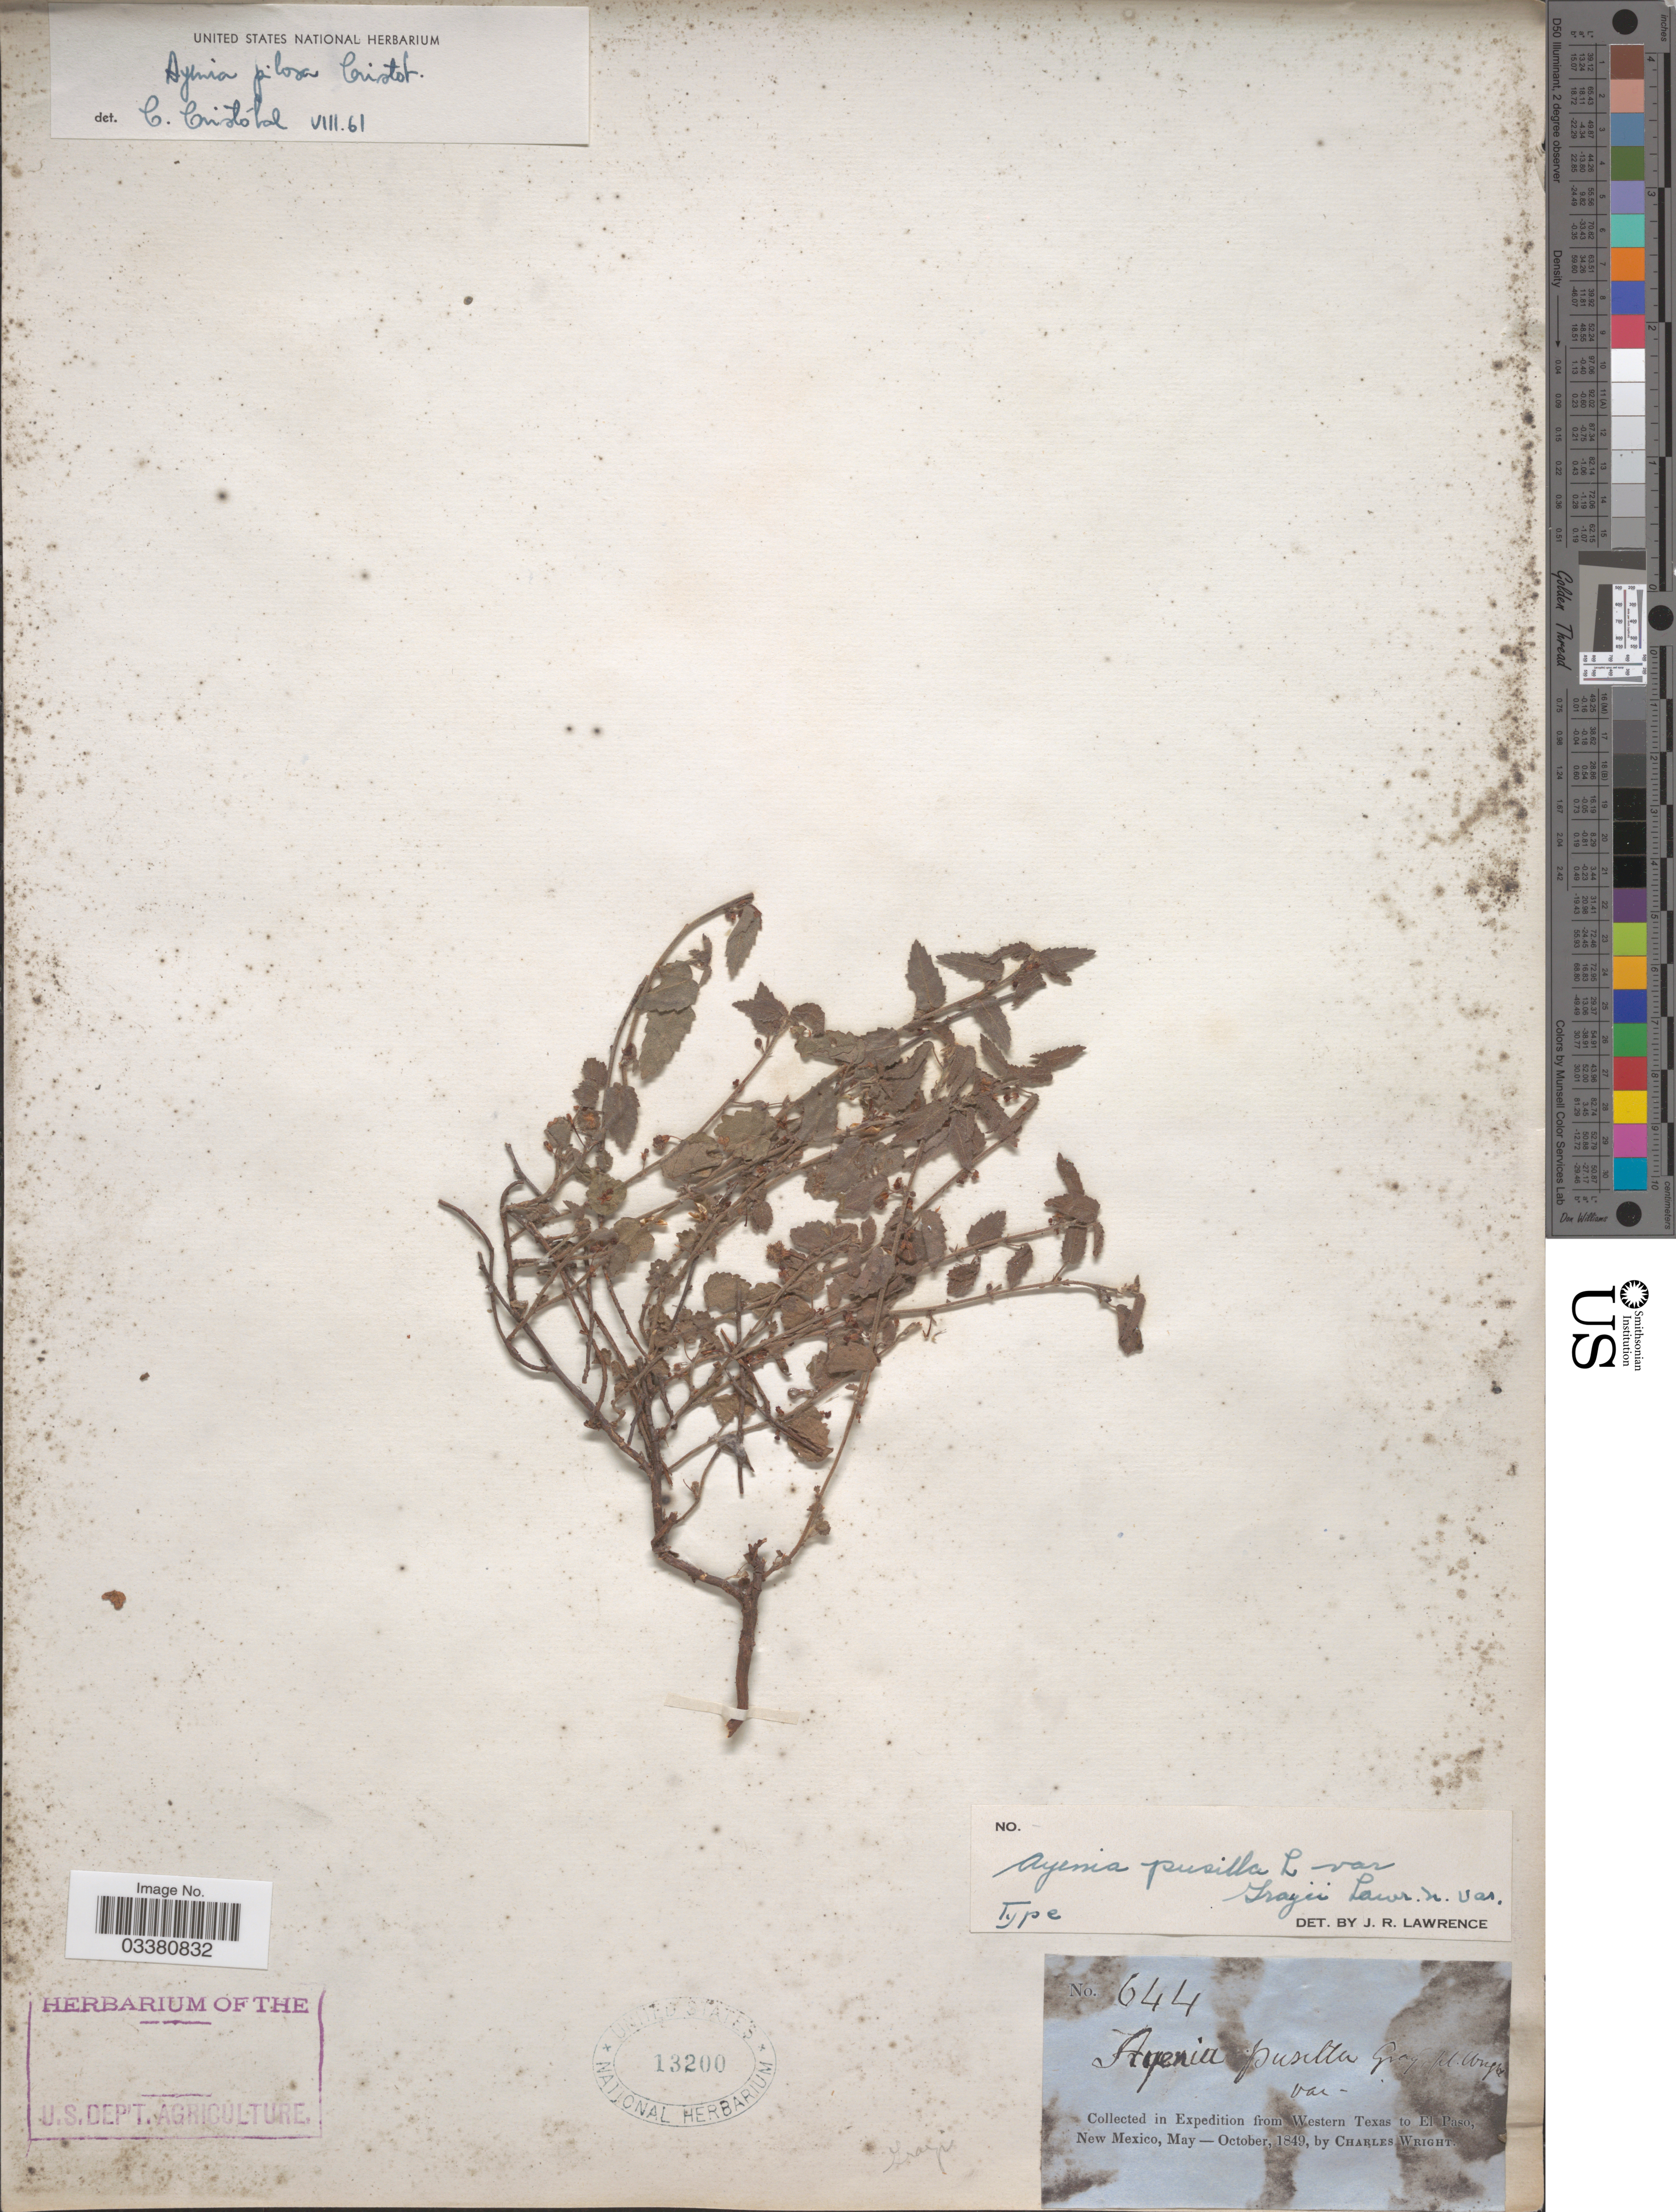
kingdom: Plantae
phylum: Tracheophyta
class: Magnoliopsida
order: Malvales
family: Malvaceae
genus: Ayenia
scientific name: Ayenia pilosa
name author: Cristóbal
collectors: C. Wright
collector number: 644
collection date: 1849-05/1849-10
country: United States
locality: Western Texas to El Paso, New Mexico.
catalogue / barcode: US 13200